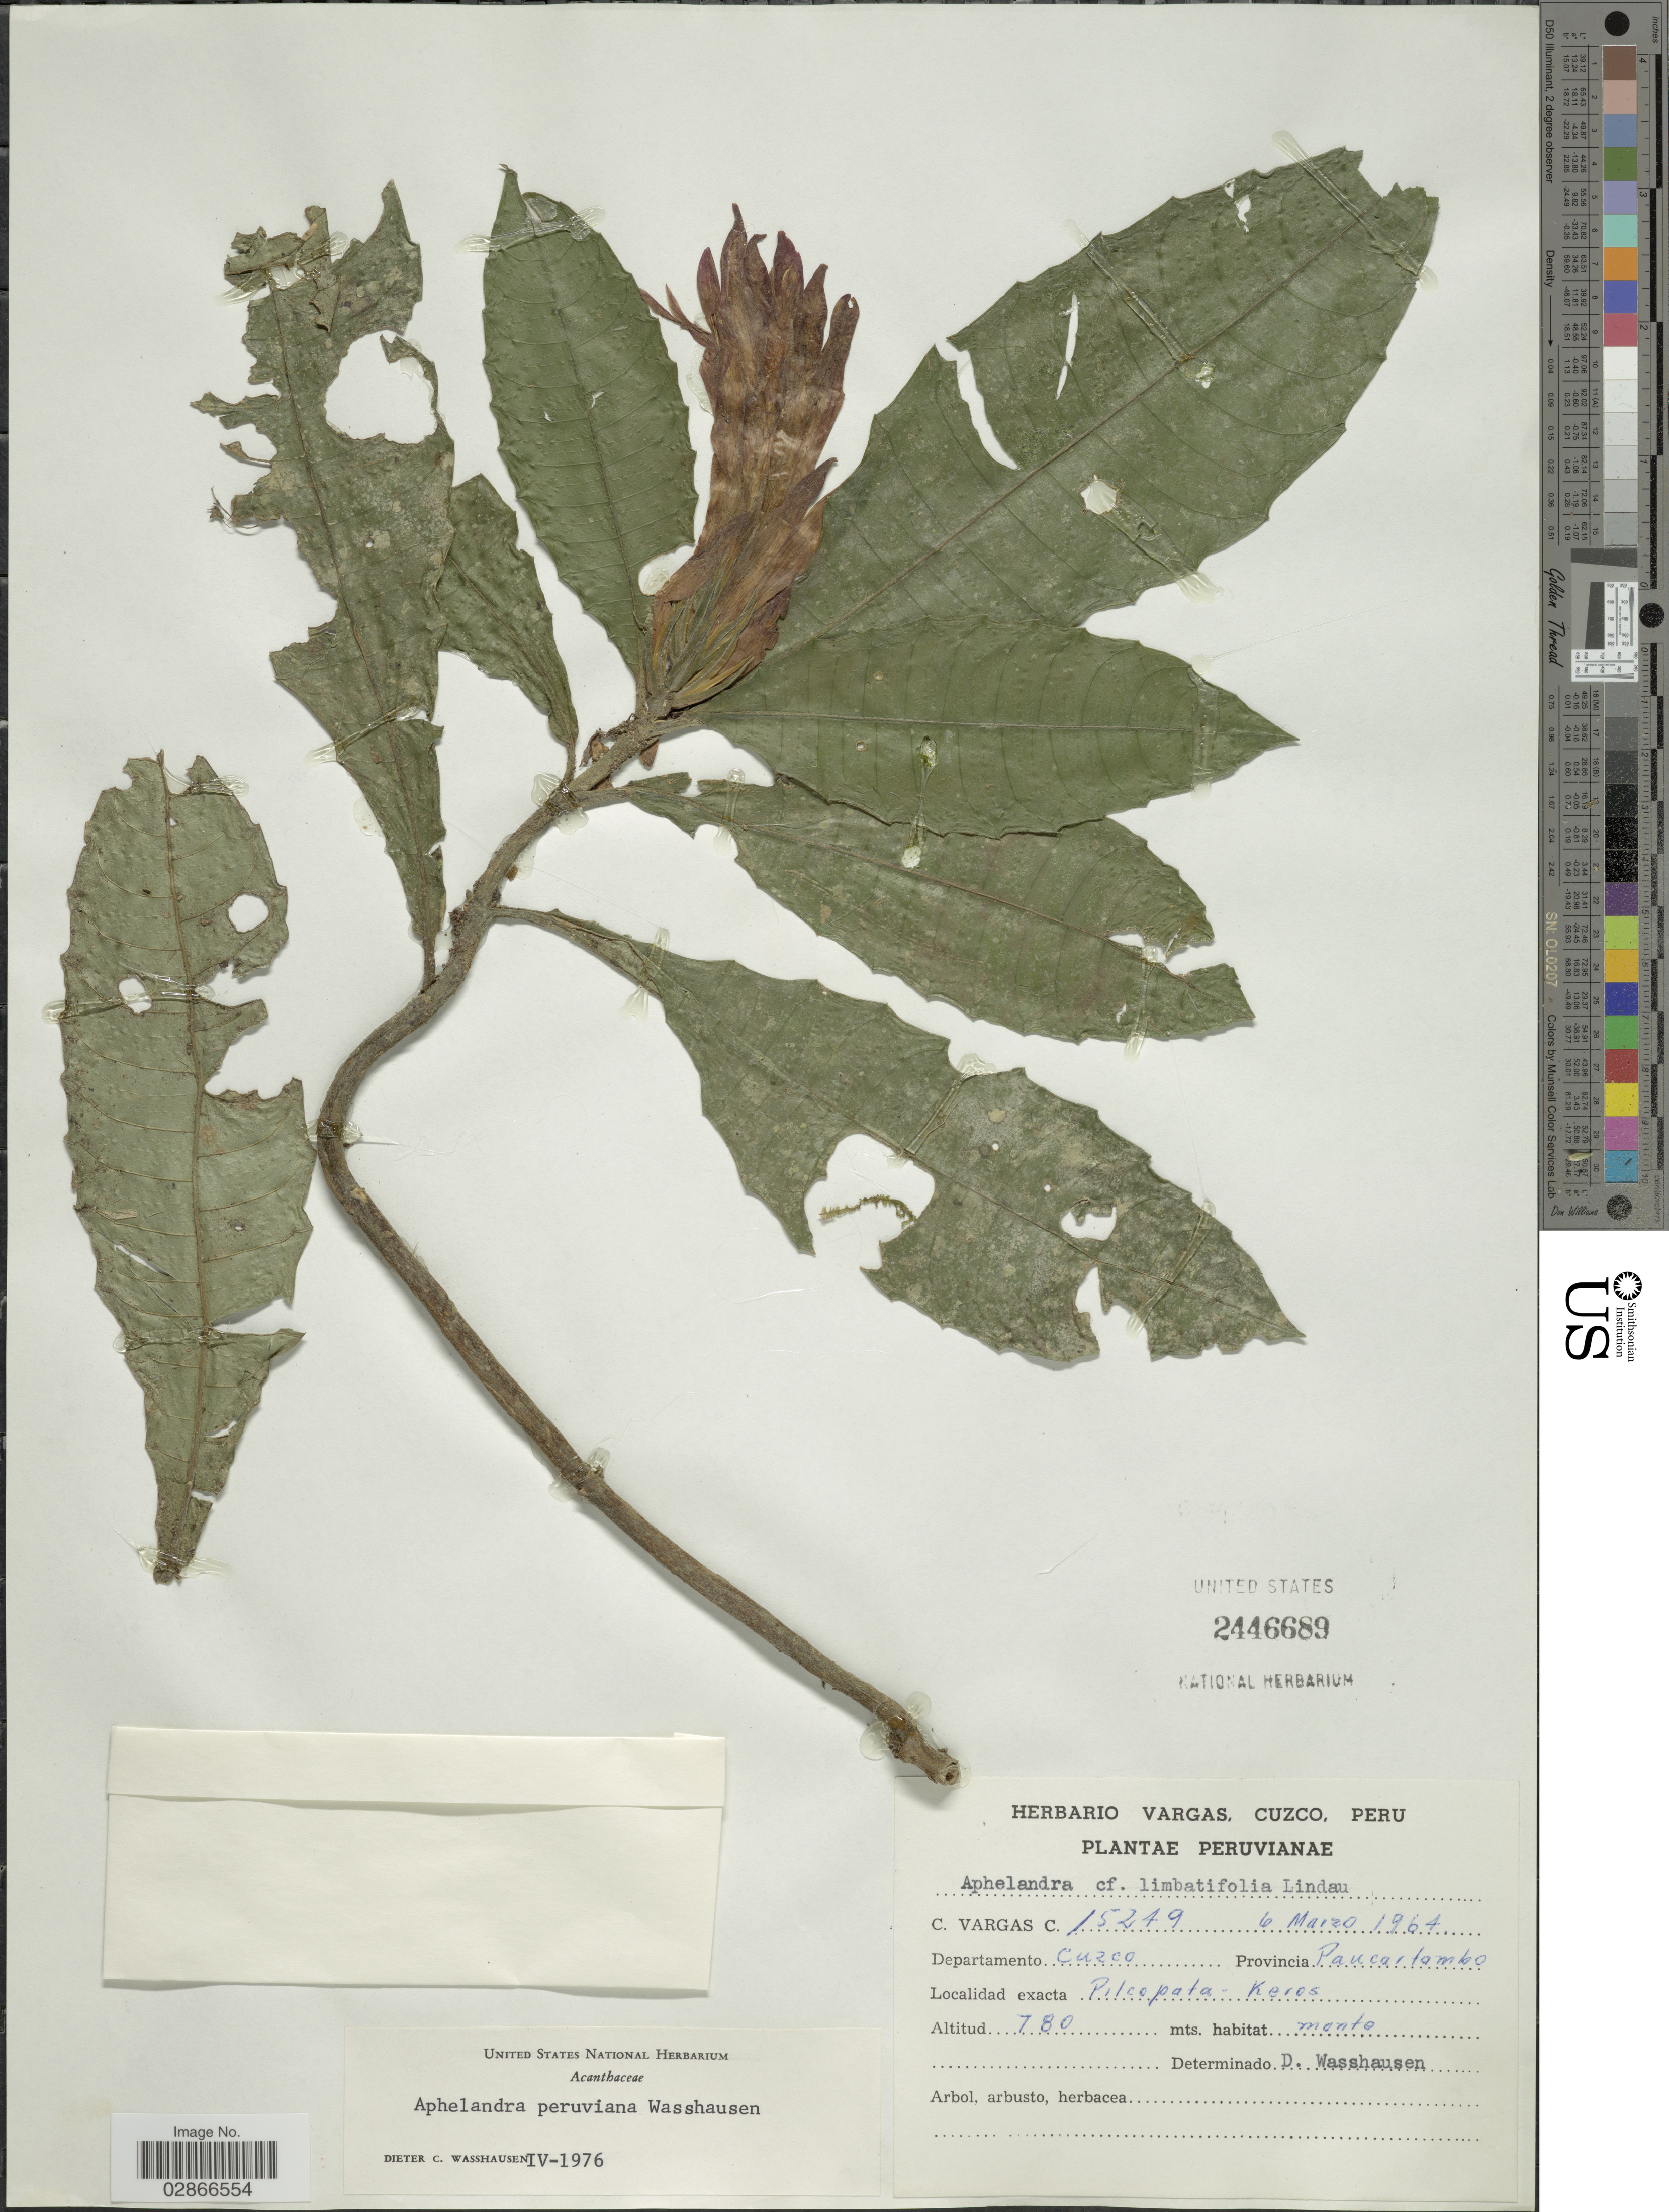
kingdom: Plantae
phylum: Tracheophyta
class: Magnoliopsida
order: Lamiales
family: Acanthaceae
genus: Aphelandra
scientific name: Aphelandra castanaefolia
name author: Britton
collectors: C. Vargas Calderón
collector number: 15249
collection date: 1964-03-06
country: Peru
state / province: Cusco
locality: Departamento Cuzco. Provincia Paucartambo. Pilcopata-Keros.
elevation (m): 780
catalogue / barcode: US 2446689